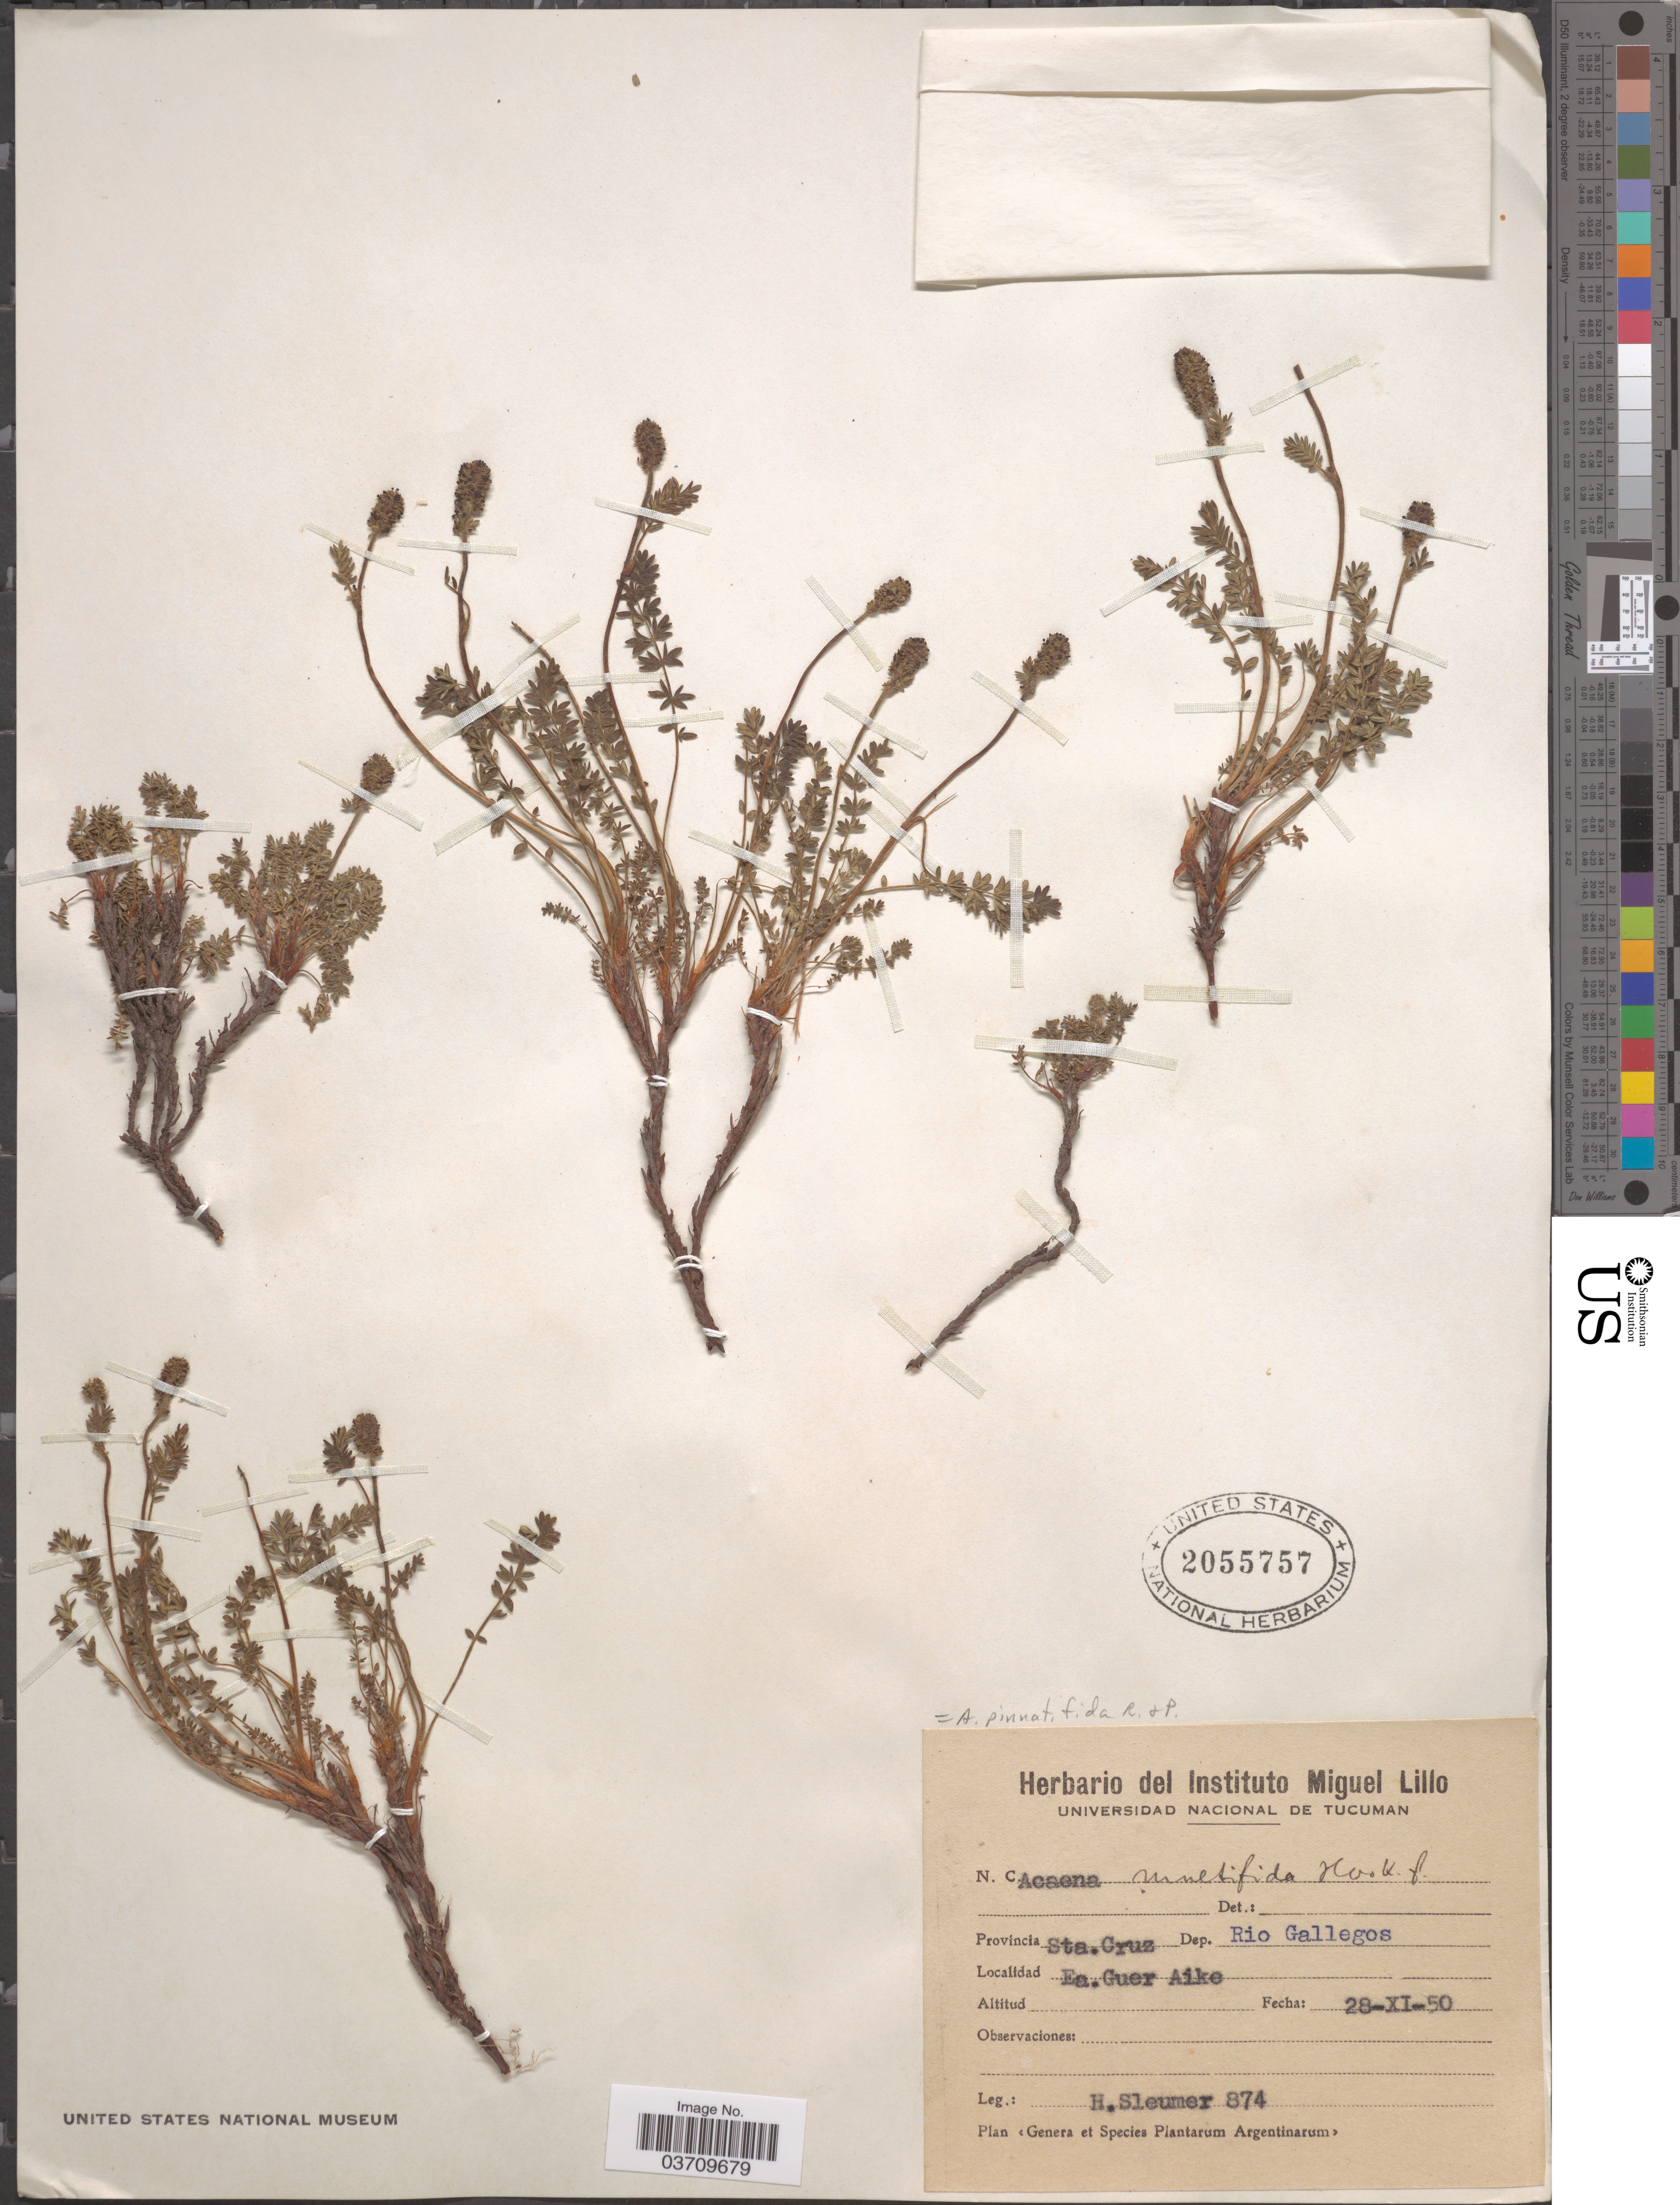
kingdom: Plantae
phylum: Tracheophyta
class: Magnoliopsida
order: Rosales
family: Rosaceae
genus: Acaena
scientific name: Acaena pinnatifida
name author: Ruiz & Pav.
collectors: H. O. Sleumer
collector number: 874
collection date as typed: Transcribed d/m/y: 28/11/50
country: Argentina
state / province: Santa Cruz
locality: Dep. Rio Gallegos. Ea. Guer Aike.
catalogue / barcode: US 2055757